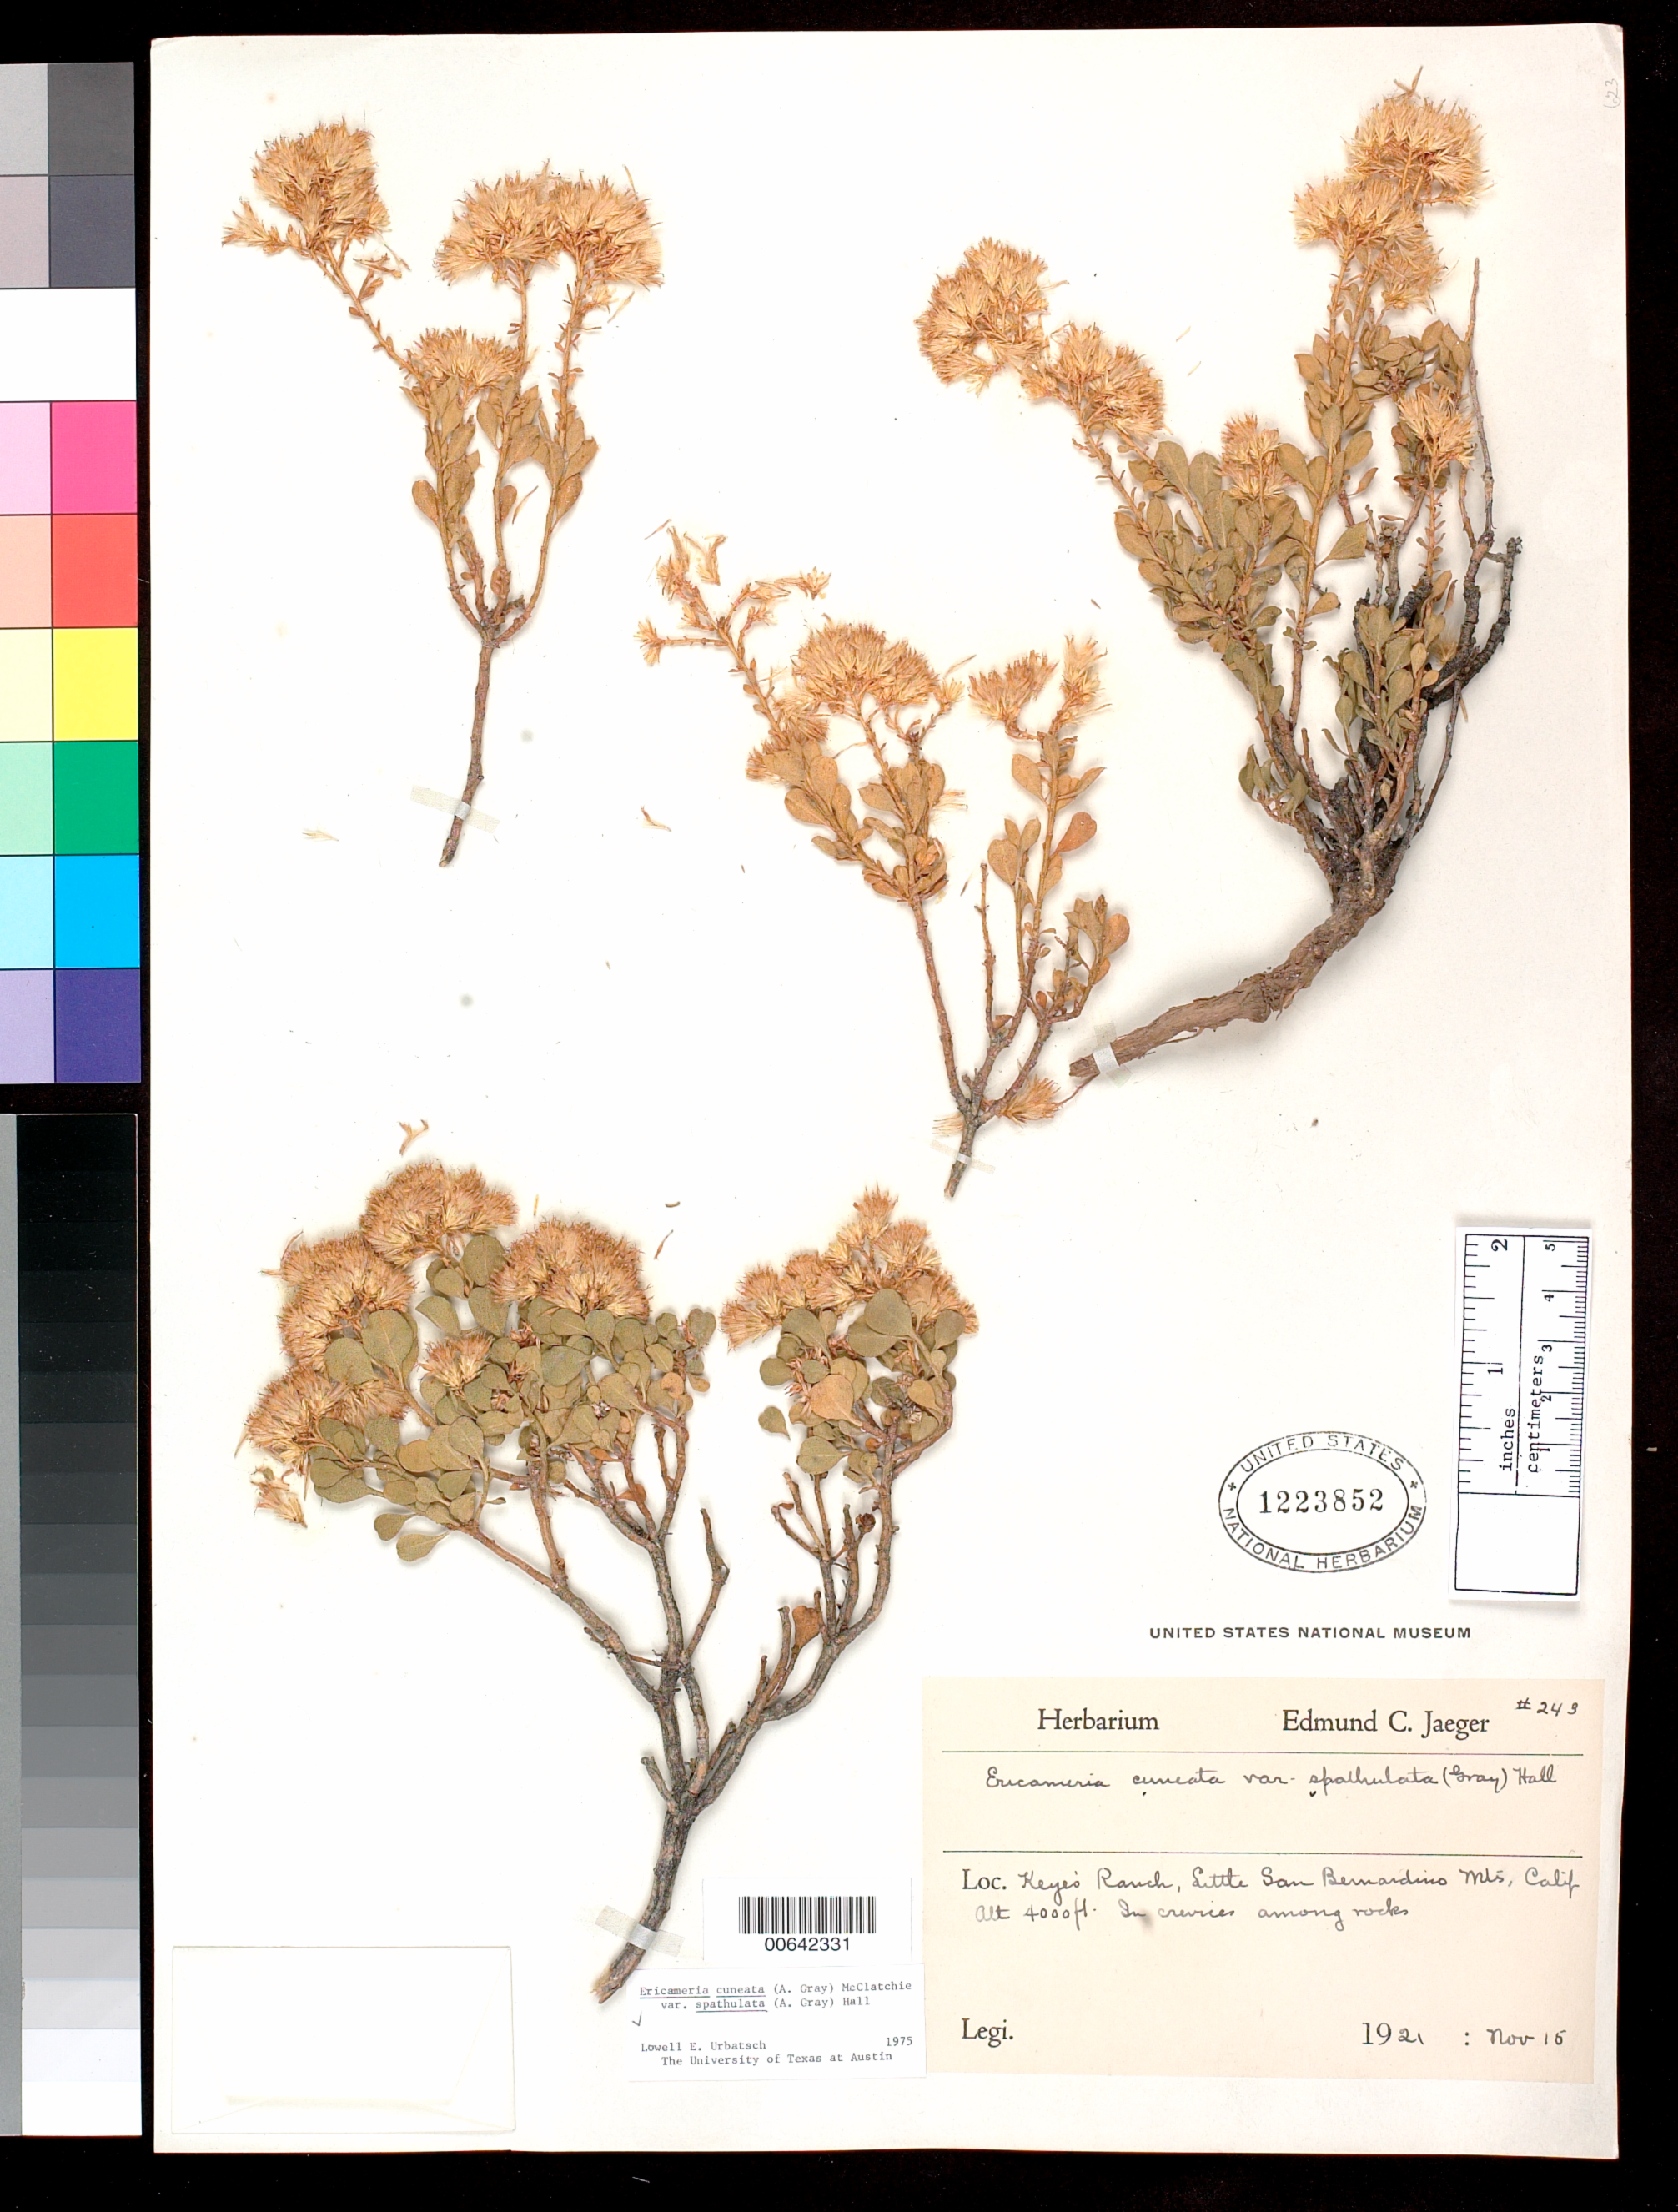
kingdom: Plantae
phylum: Tracheophyta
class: Magnoliopsida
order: Asterales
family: Asteraceae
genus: Ericameria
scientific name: Ericameria cuneata var. spathulata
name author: (A. Gray) McClatchie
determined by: Urbatsch, L. E., (TEX), University of Texas Austin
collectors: E. Jaeger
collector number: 243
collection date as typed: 15 Nov 1921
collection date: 1921-11-15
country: United States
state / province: California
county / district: San Bernardino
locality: Keye's Ranch, Little San Bernardino Mts.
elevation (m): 1219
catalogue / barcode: US 1223852